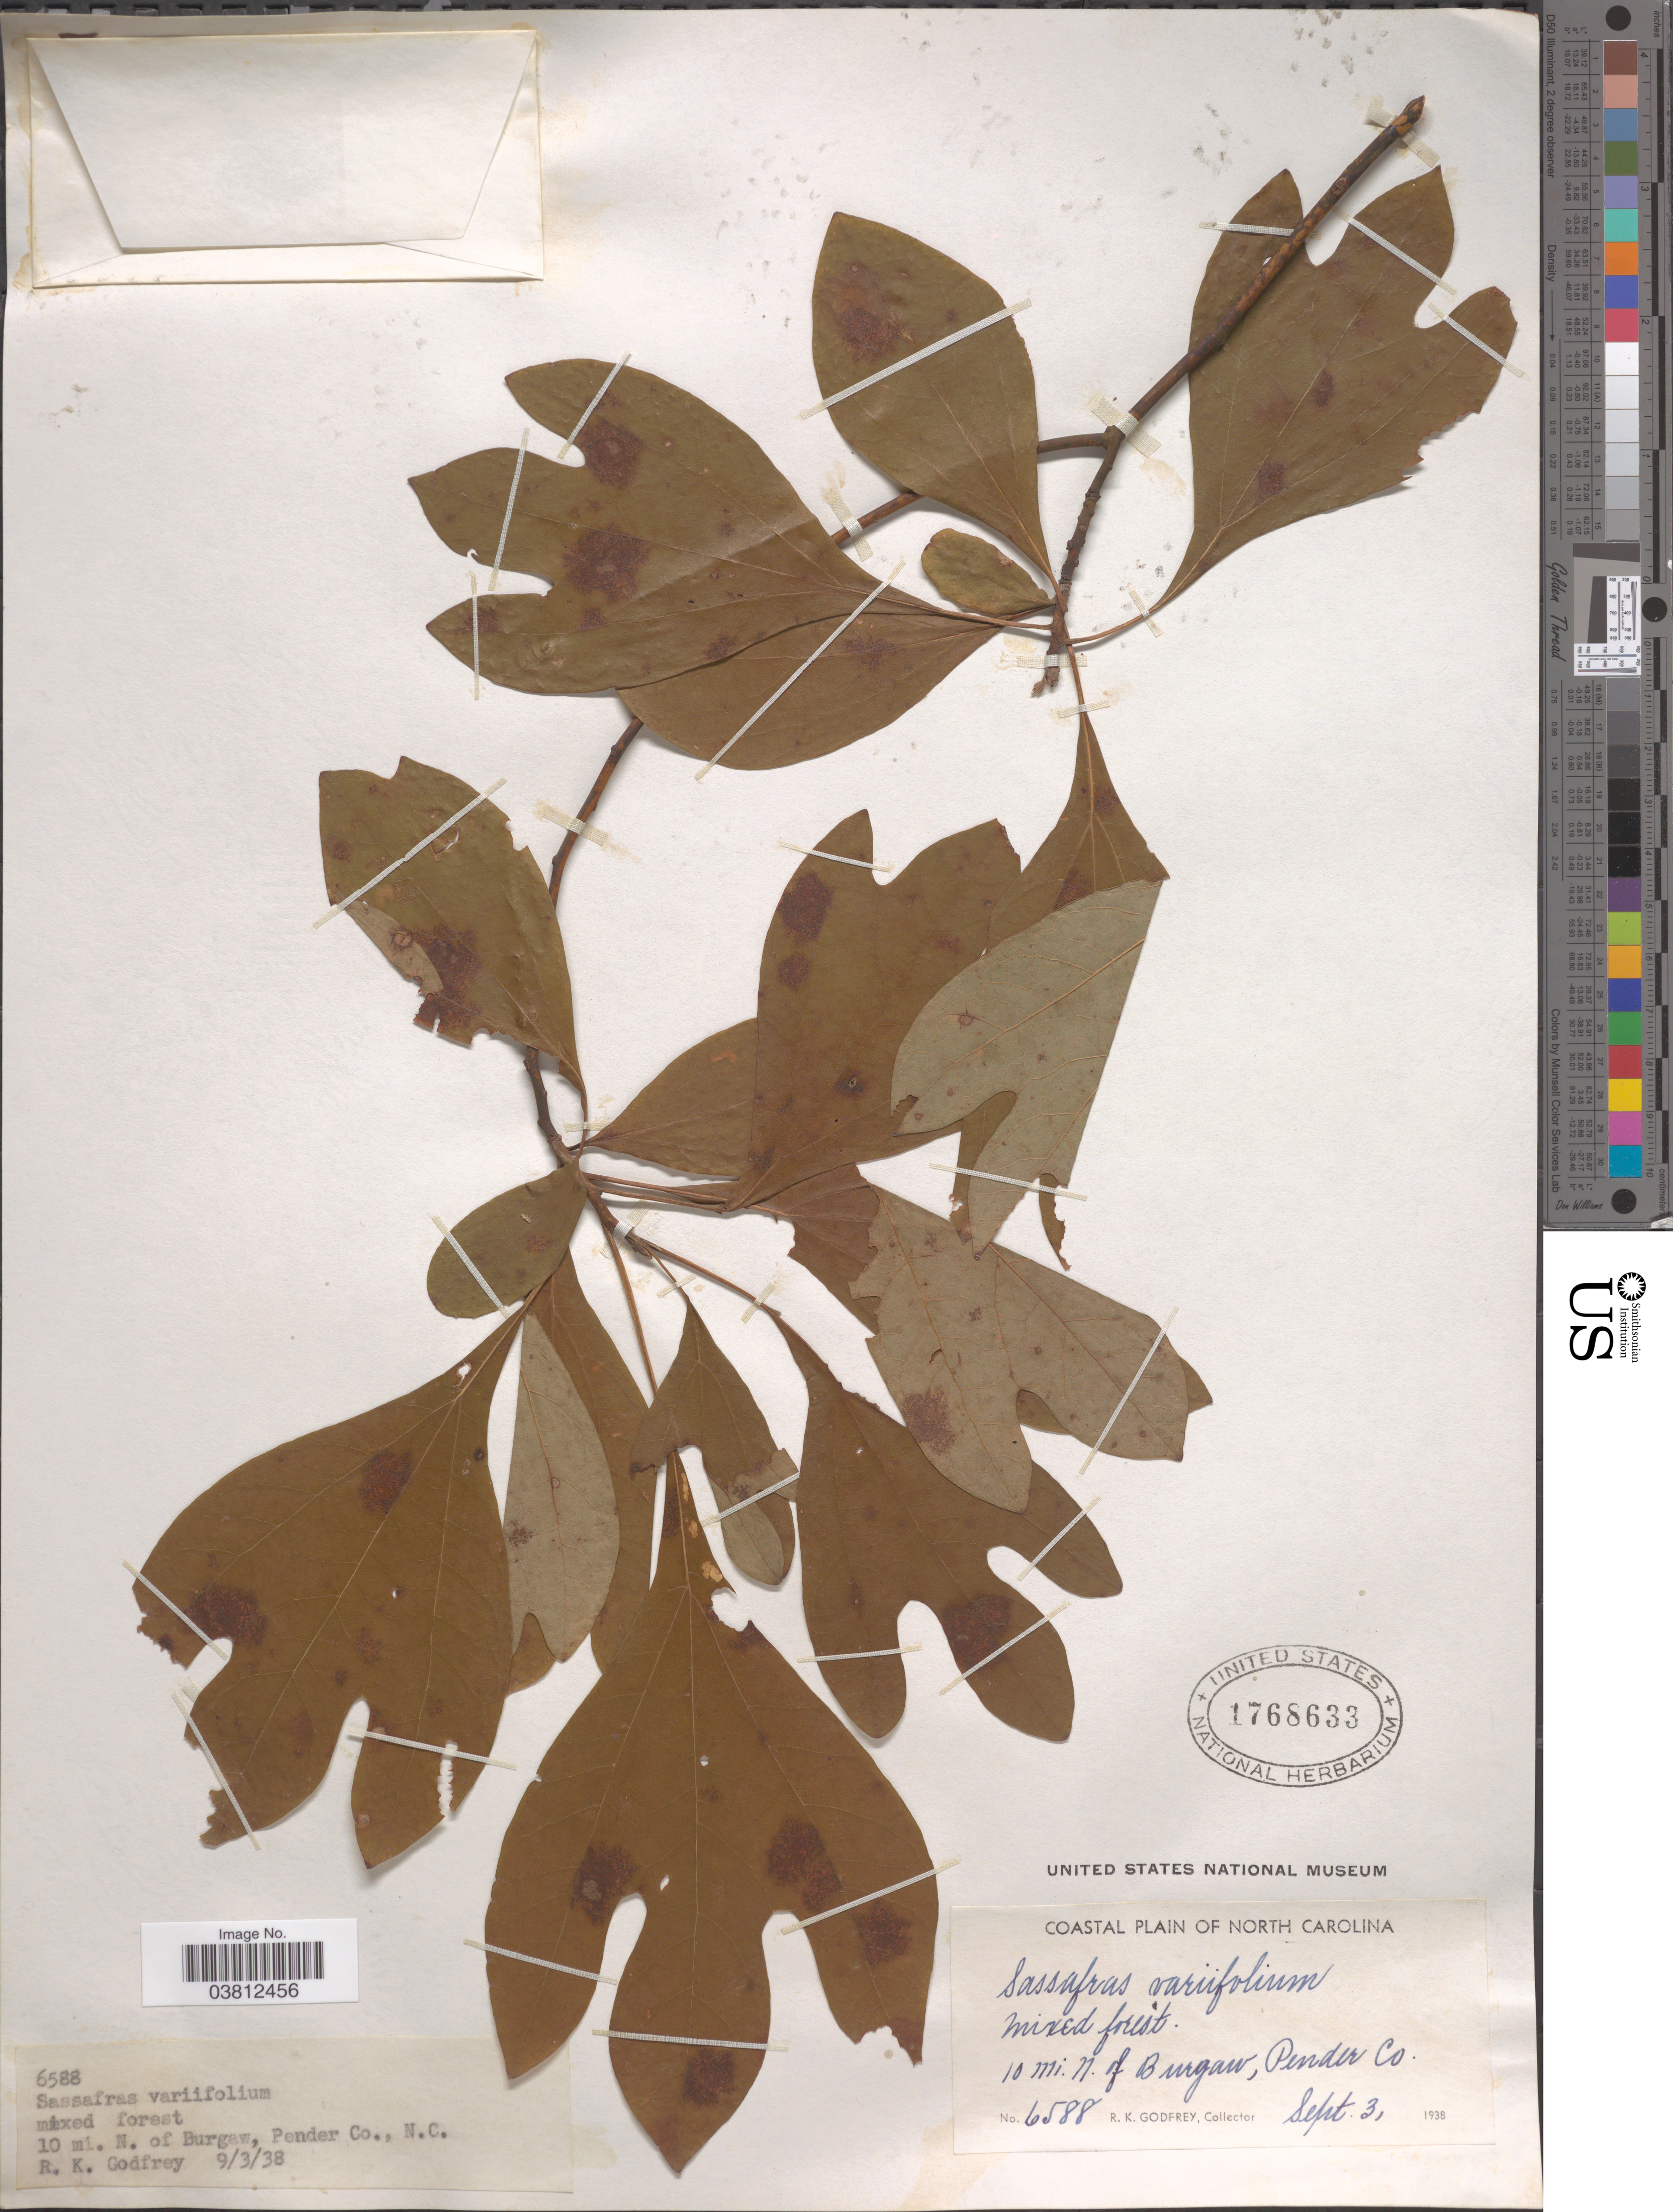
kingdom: Plantae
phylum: Tracheophyta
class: Magnoliopsida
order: Laurales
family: Lauraceae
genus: Sassafras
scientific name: Sassafras albidum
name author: (Nutt.) Nees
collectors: R. K. Godfrey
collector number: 6588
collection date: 1938-09-03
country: United States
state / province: North Carolina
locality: Coastal Plain. 10 mi. N. of Burgaw, Pender Co.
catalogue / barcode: US 1768633